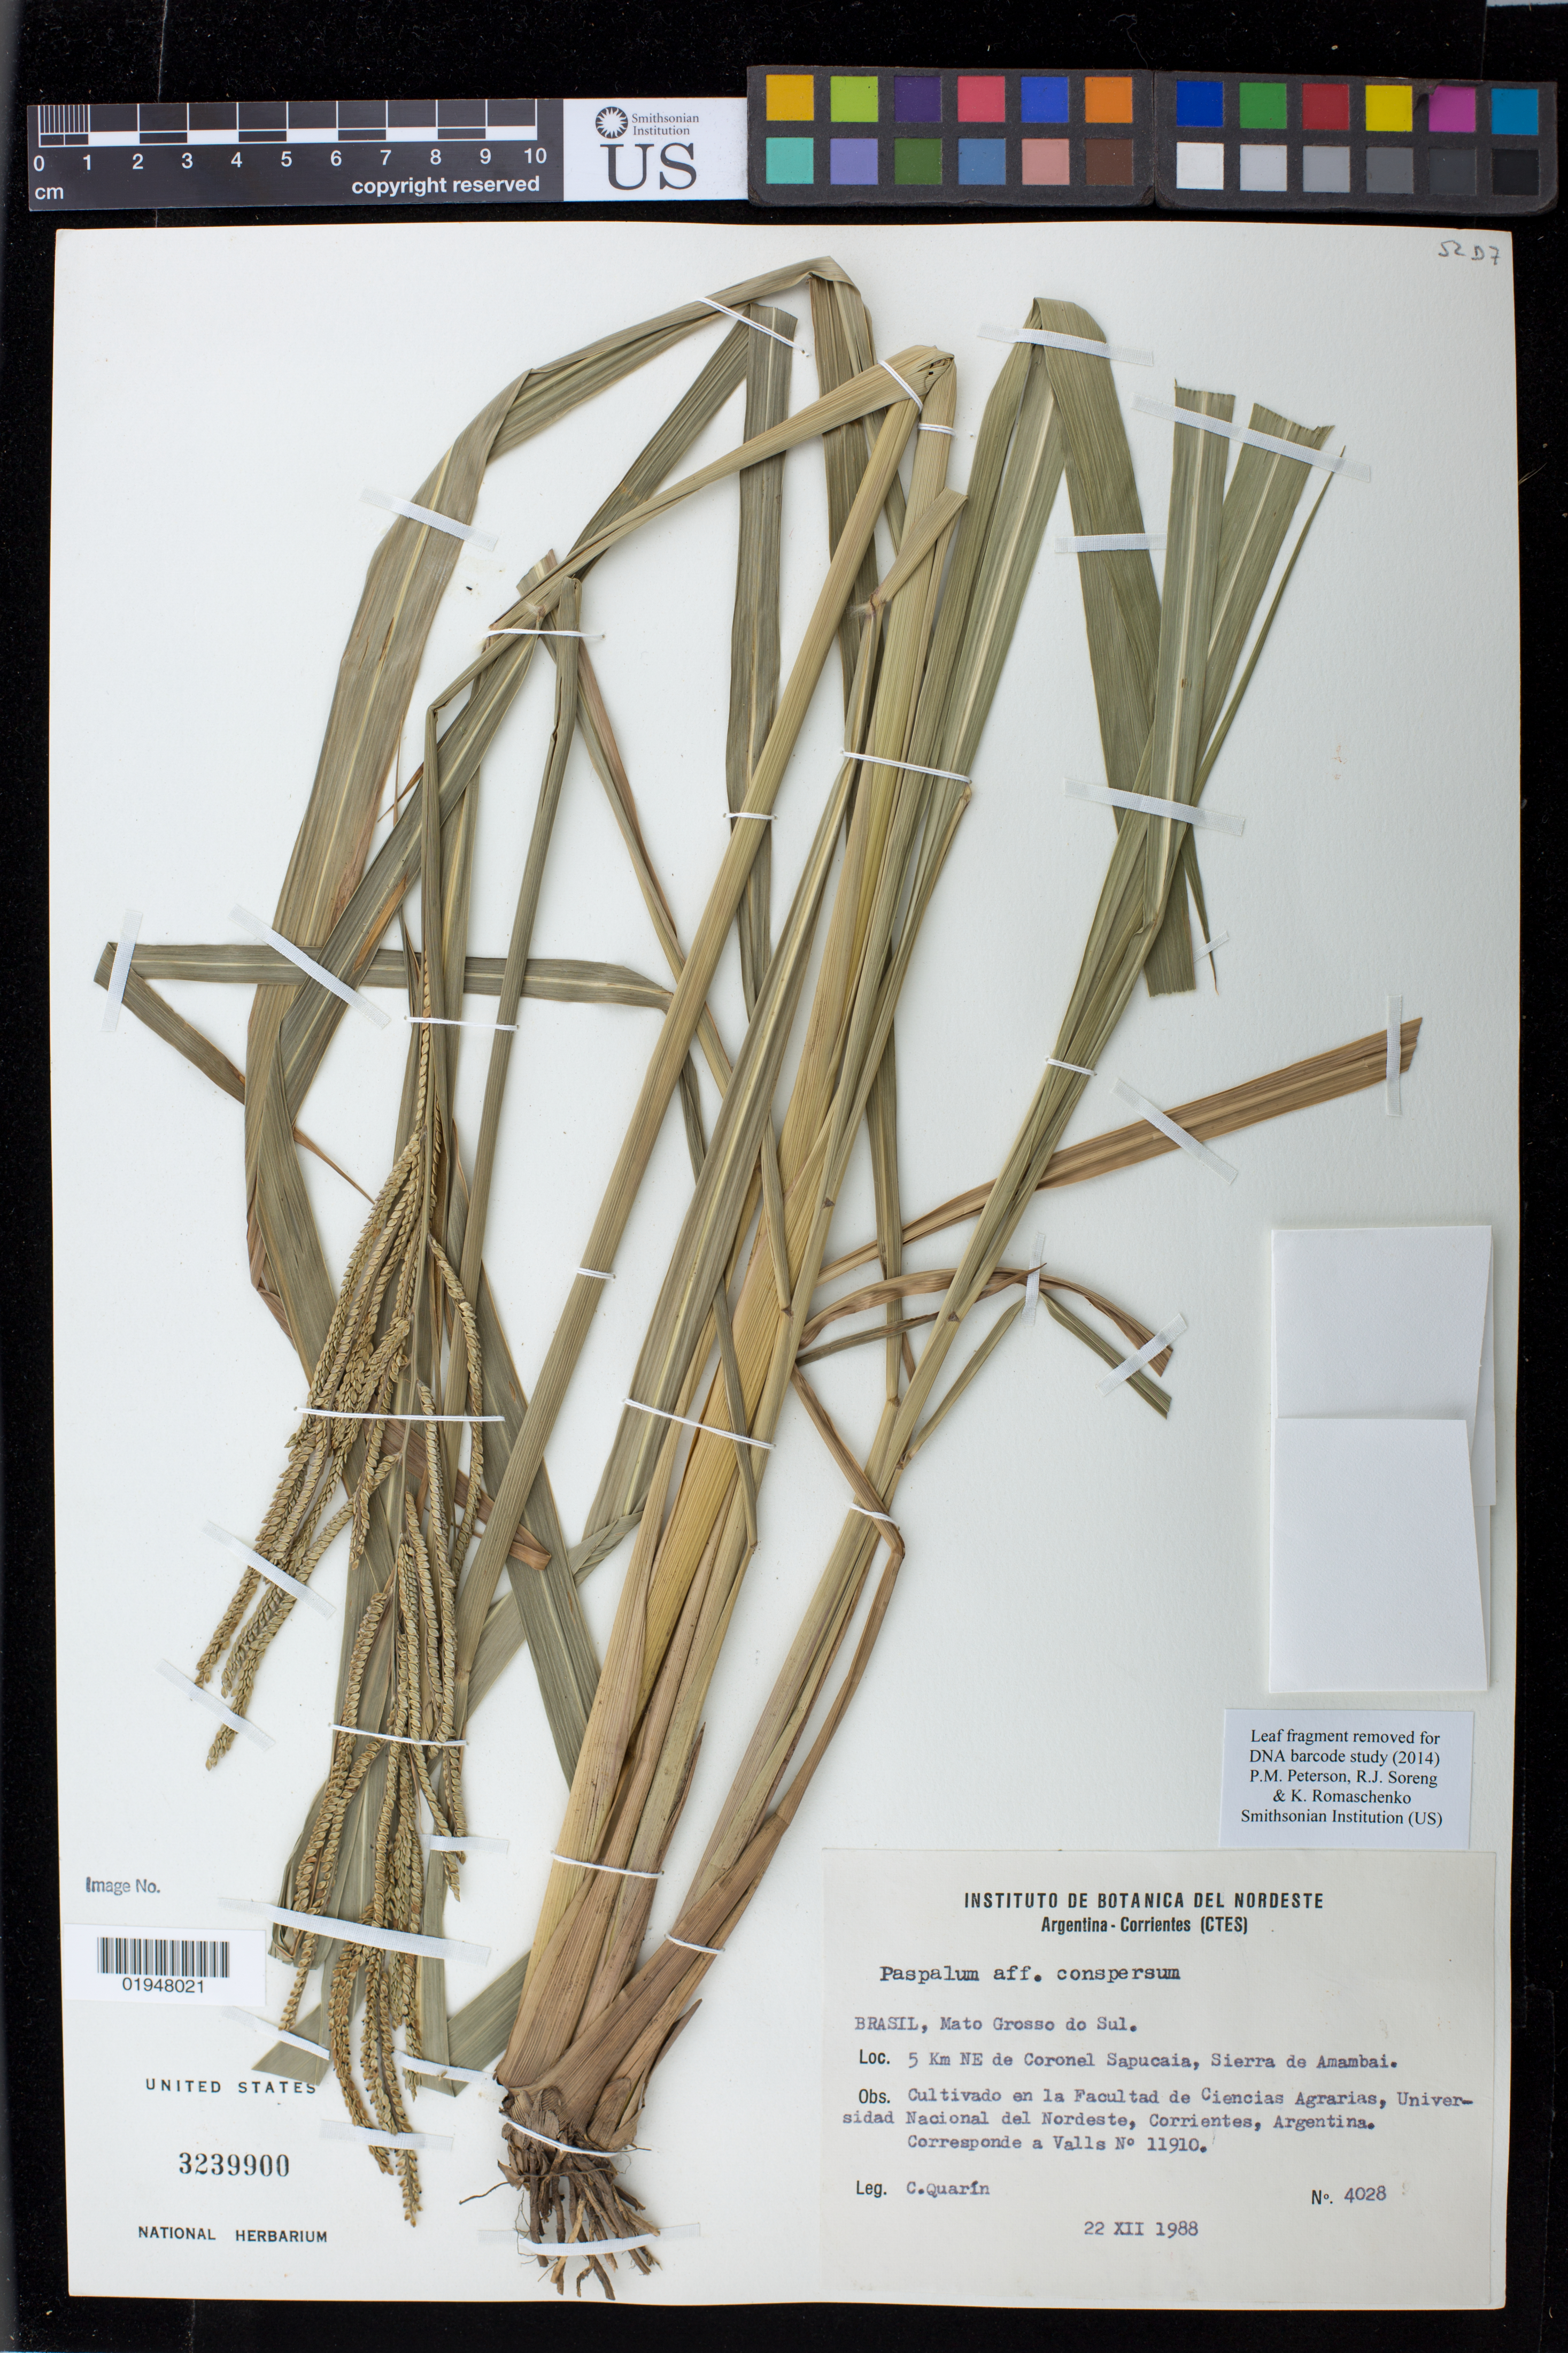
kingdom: Plantae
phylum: Tracheophyta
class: Liliopsida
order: Poales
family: Poaceae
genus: Paspalum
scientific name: Paspalum conspersum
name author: Schrad. ex Schult. in Roem. & Schult.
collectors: C. Quarin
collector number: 4028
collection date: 1988-12-22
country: Brazil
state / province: Mato Grosso do Sul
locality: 5 Km NE de Coronel Sapucaia, Sierra de Amambai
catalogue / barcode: US 3239900